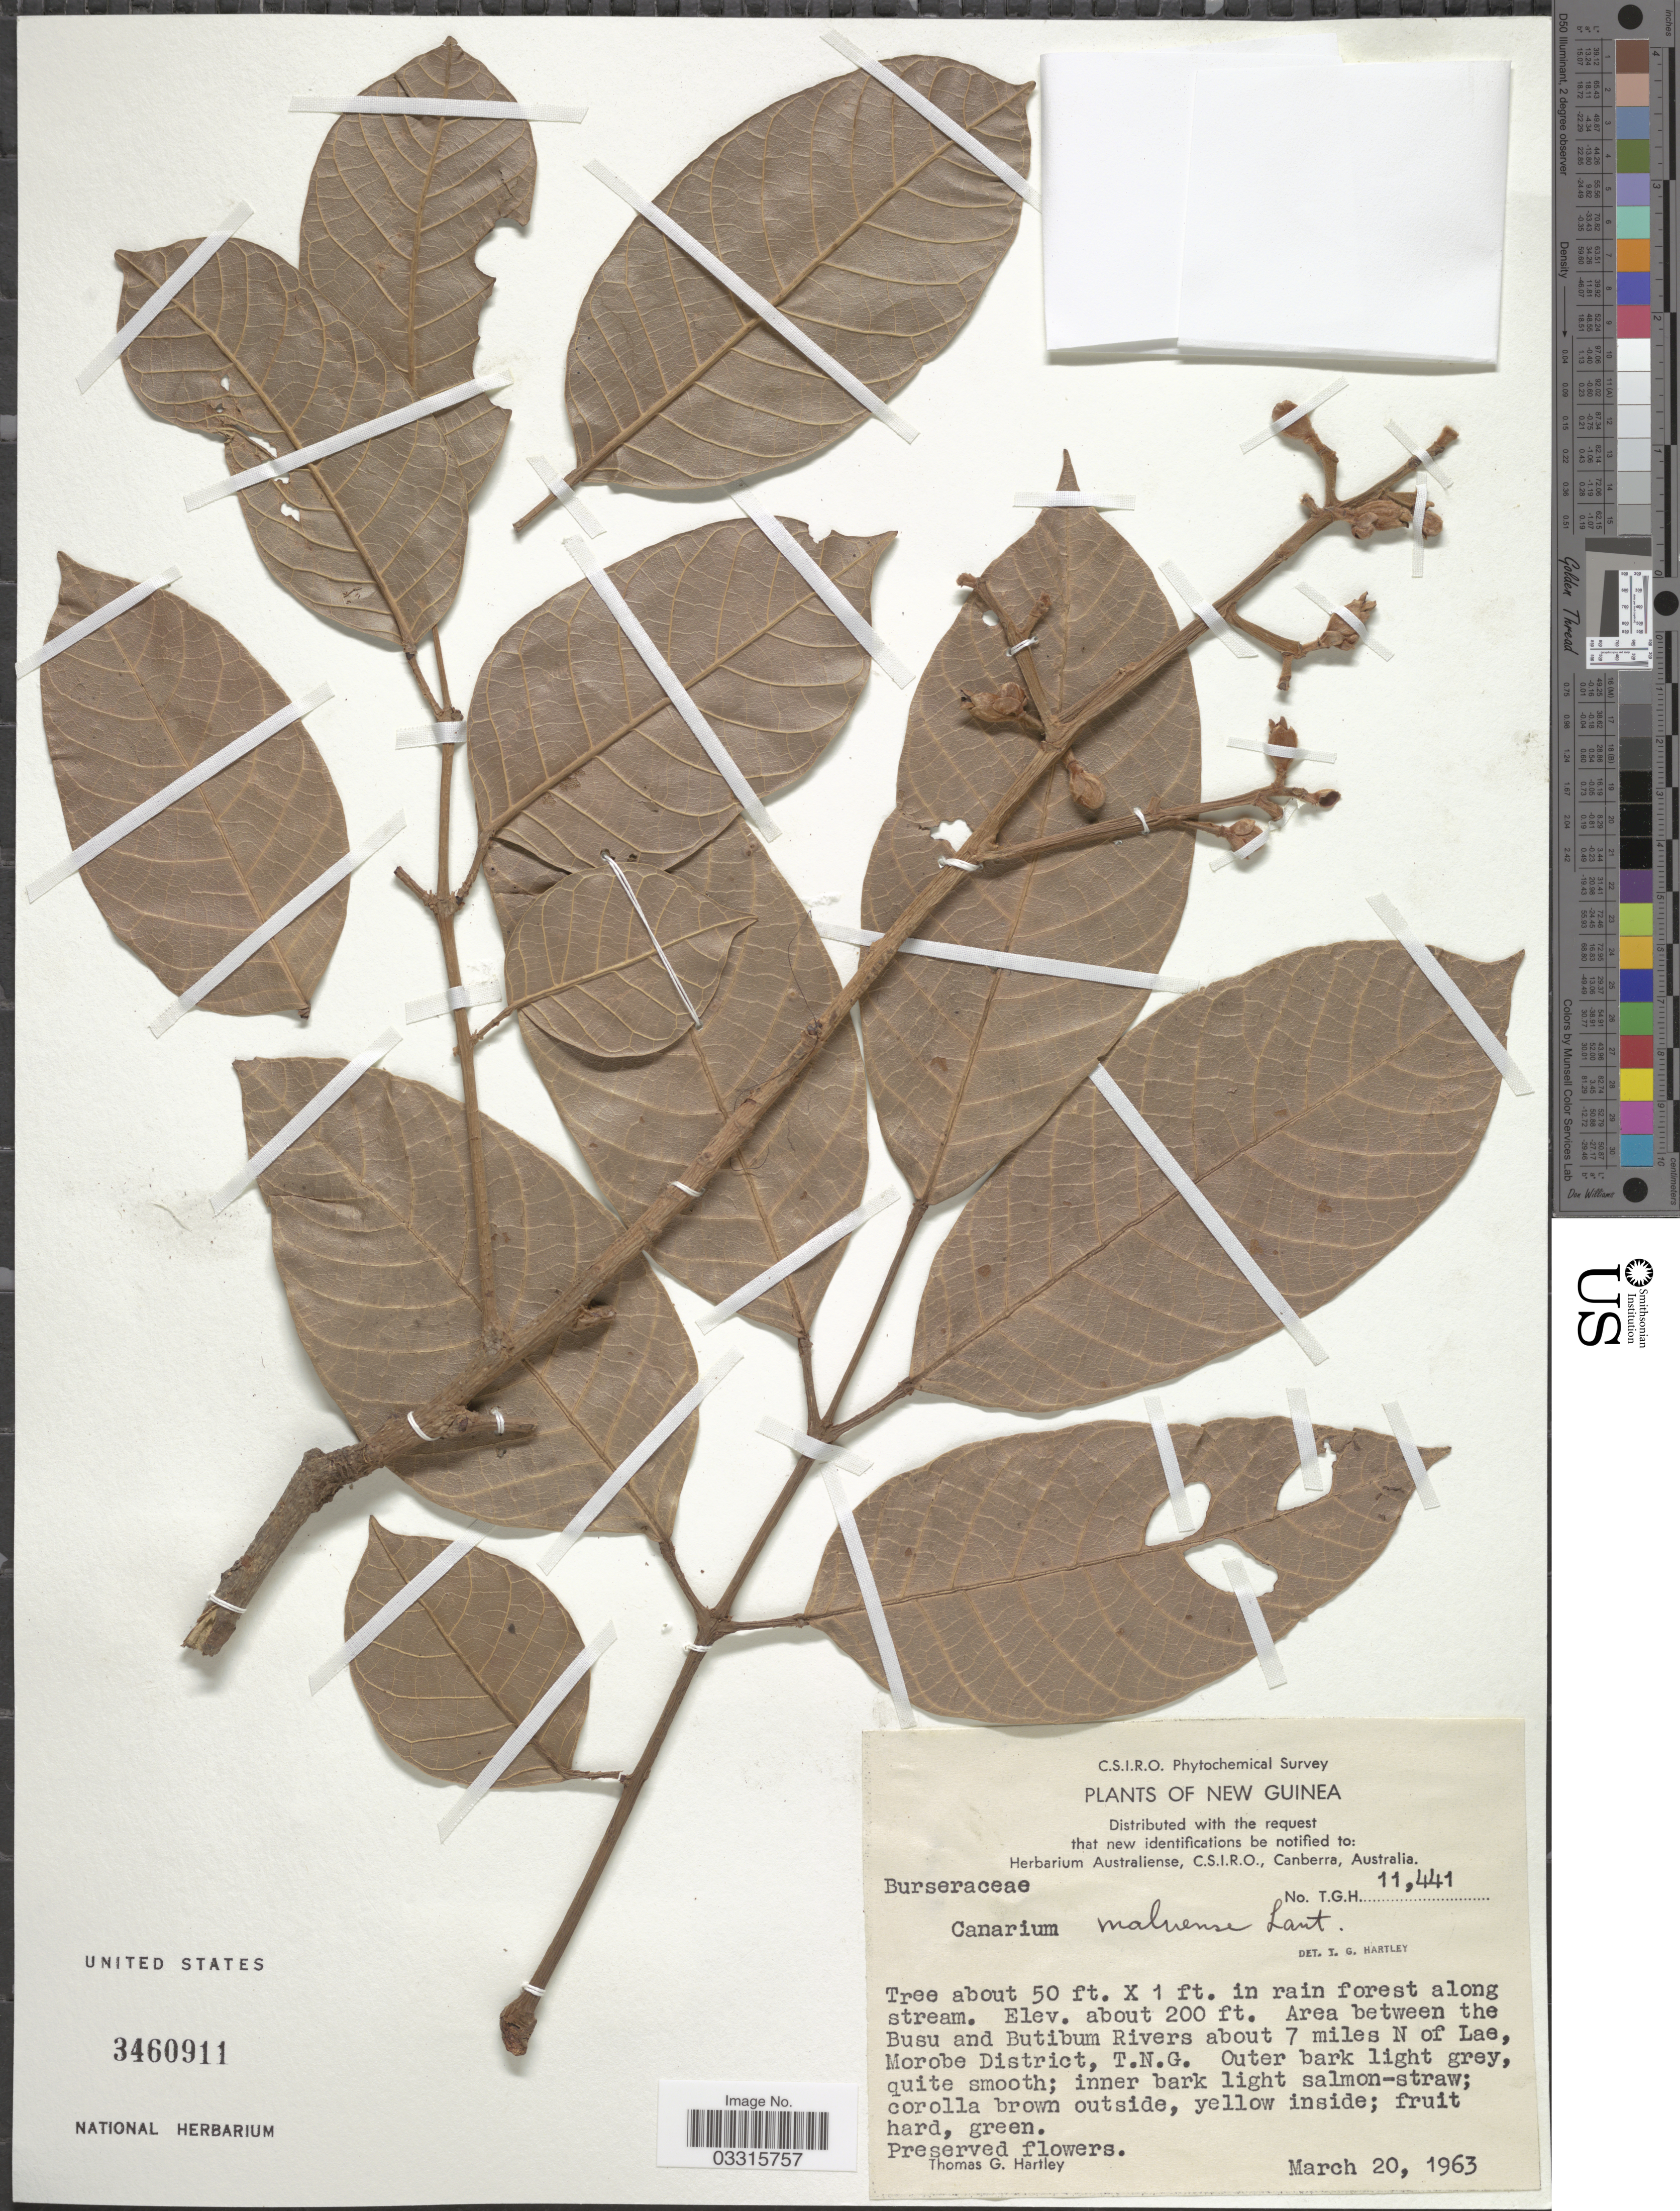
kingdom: Plantae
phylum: Tracheophyta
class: Magnoliopsida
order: Sapindales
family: Burseraceae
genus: Canarium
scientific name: Canarium maluense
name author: Lauterb.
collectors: T. G. Hartley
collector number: TGH 11441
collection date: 1963-03-20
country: Papua New Guinea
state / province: Morobe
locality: New Guinea. Area between the Busu and Butibum Rivers about 7 miles N of Lae, T.N.G.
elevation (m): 61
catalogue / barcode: US 3460911